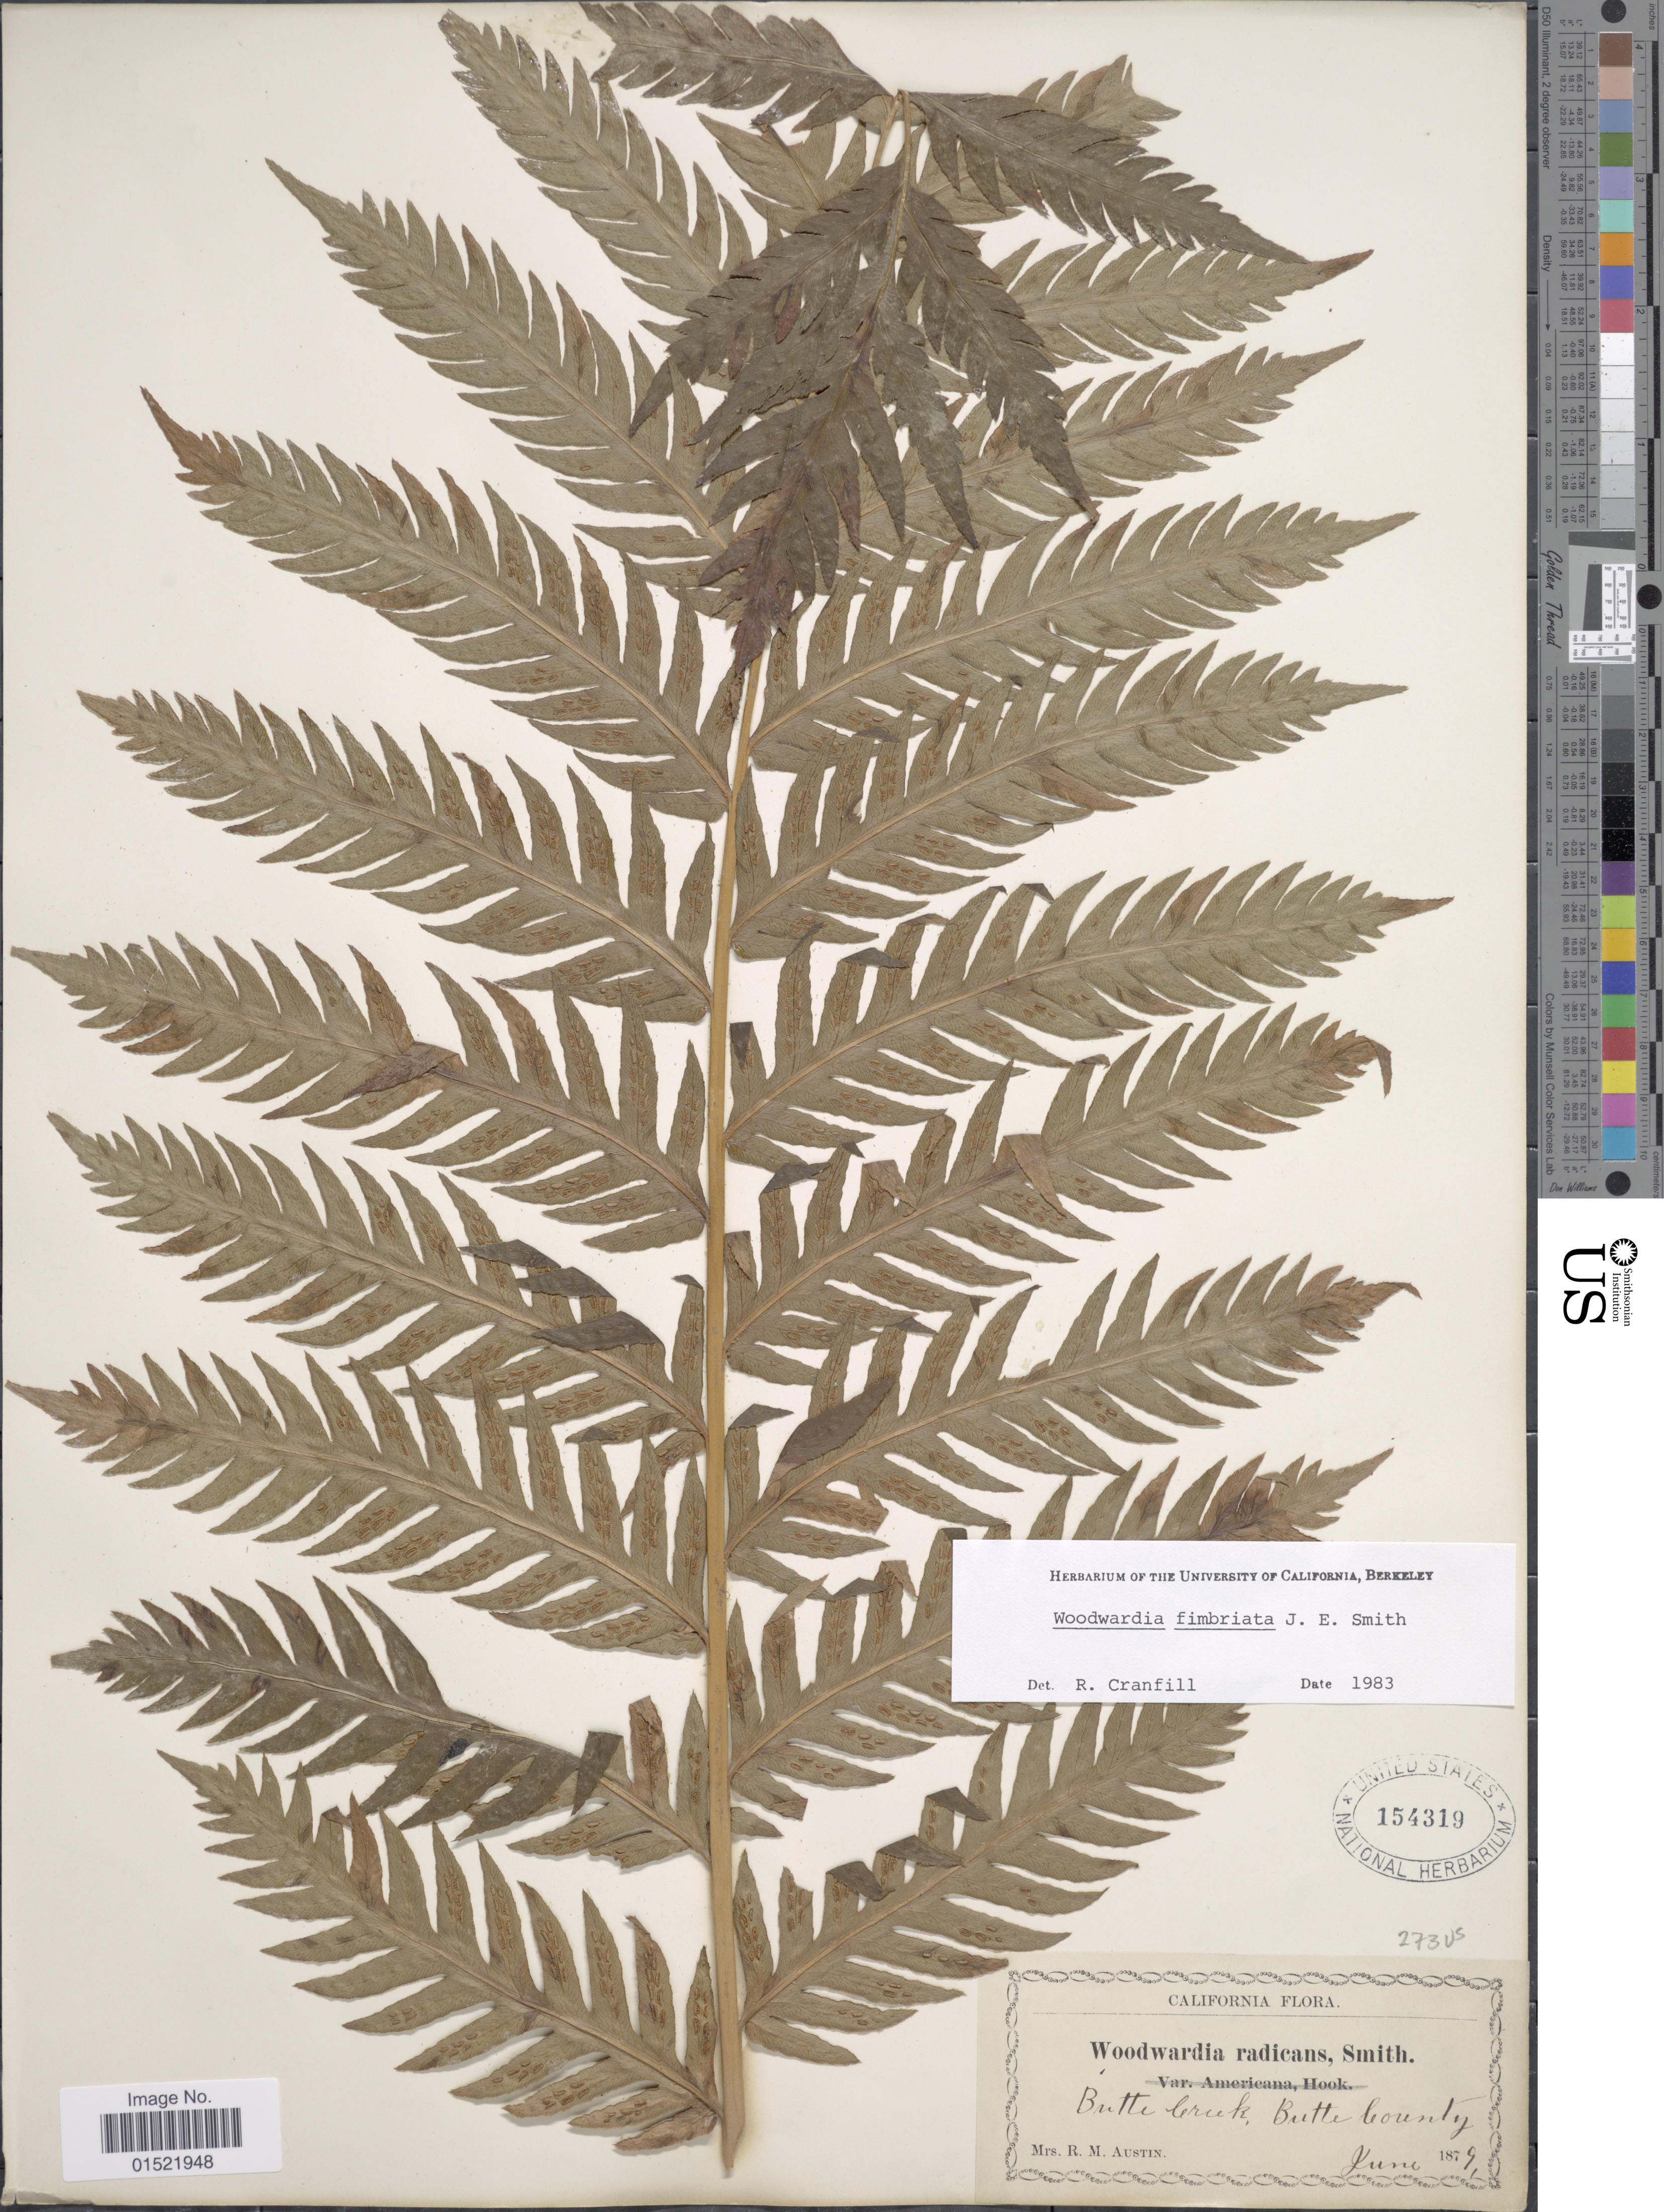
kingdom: Plantae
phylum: Tracheophyta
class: Polypodiopsida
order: Polypodiales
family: Blechnaceae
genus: Woodwardia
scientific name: Woodwardia fimbriata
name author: Sm.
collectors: R. Austin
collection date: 1879-06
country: United States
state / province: California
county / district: Butte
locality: Butte Creek, Butte County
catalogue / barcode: US 154319